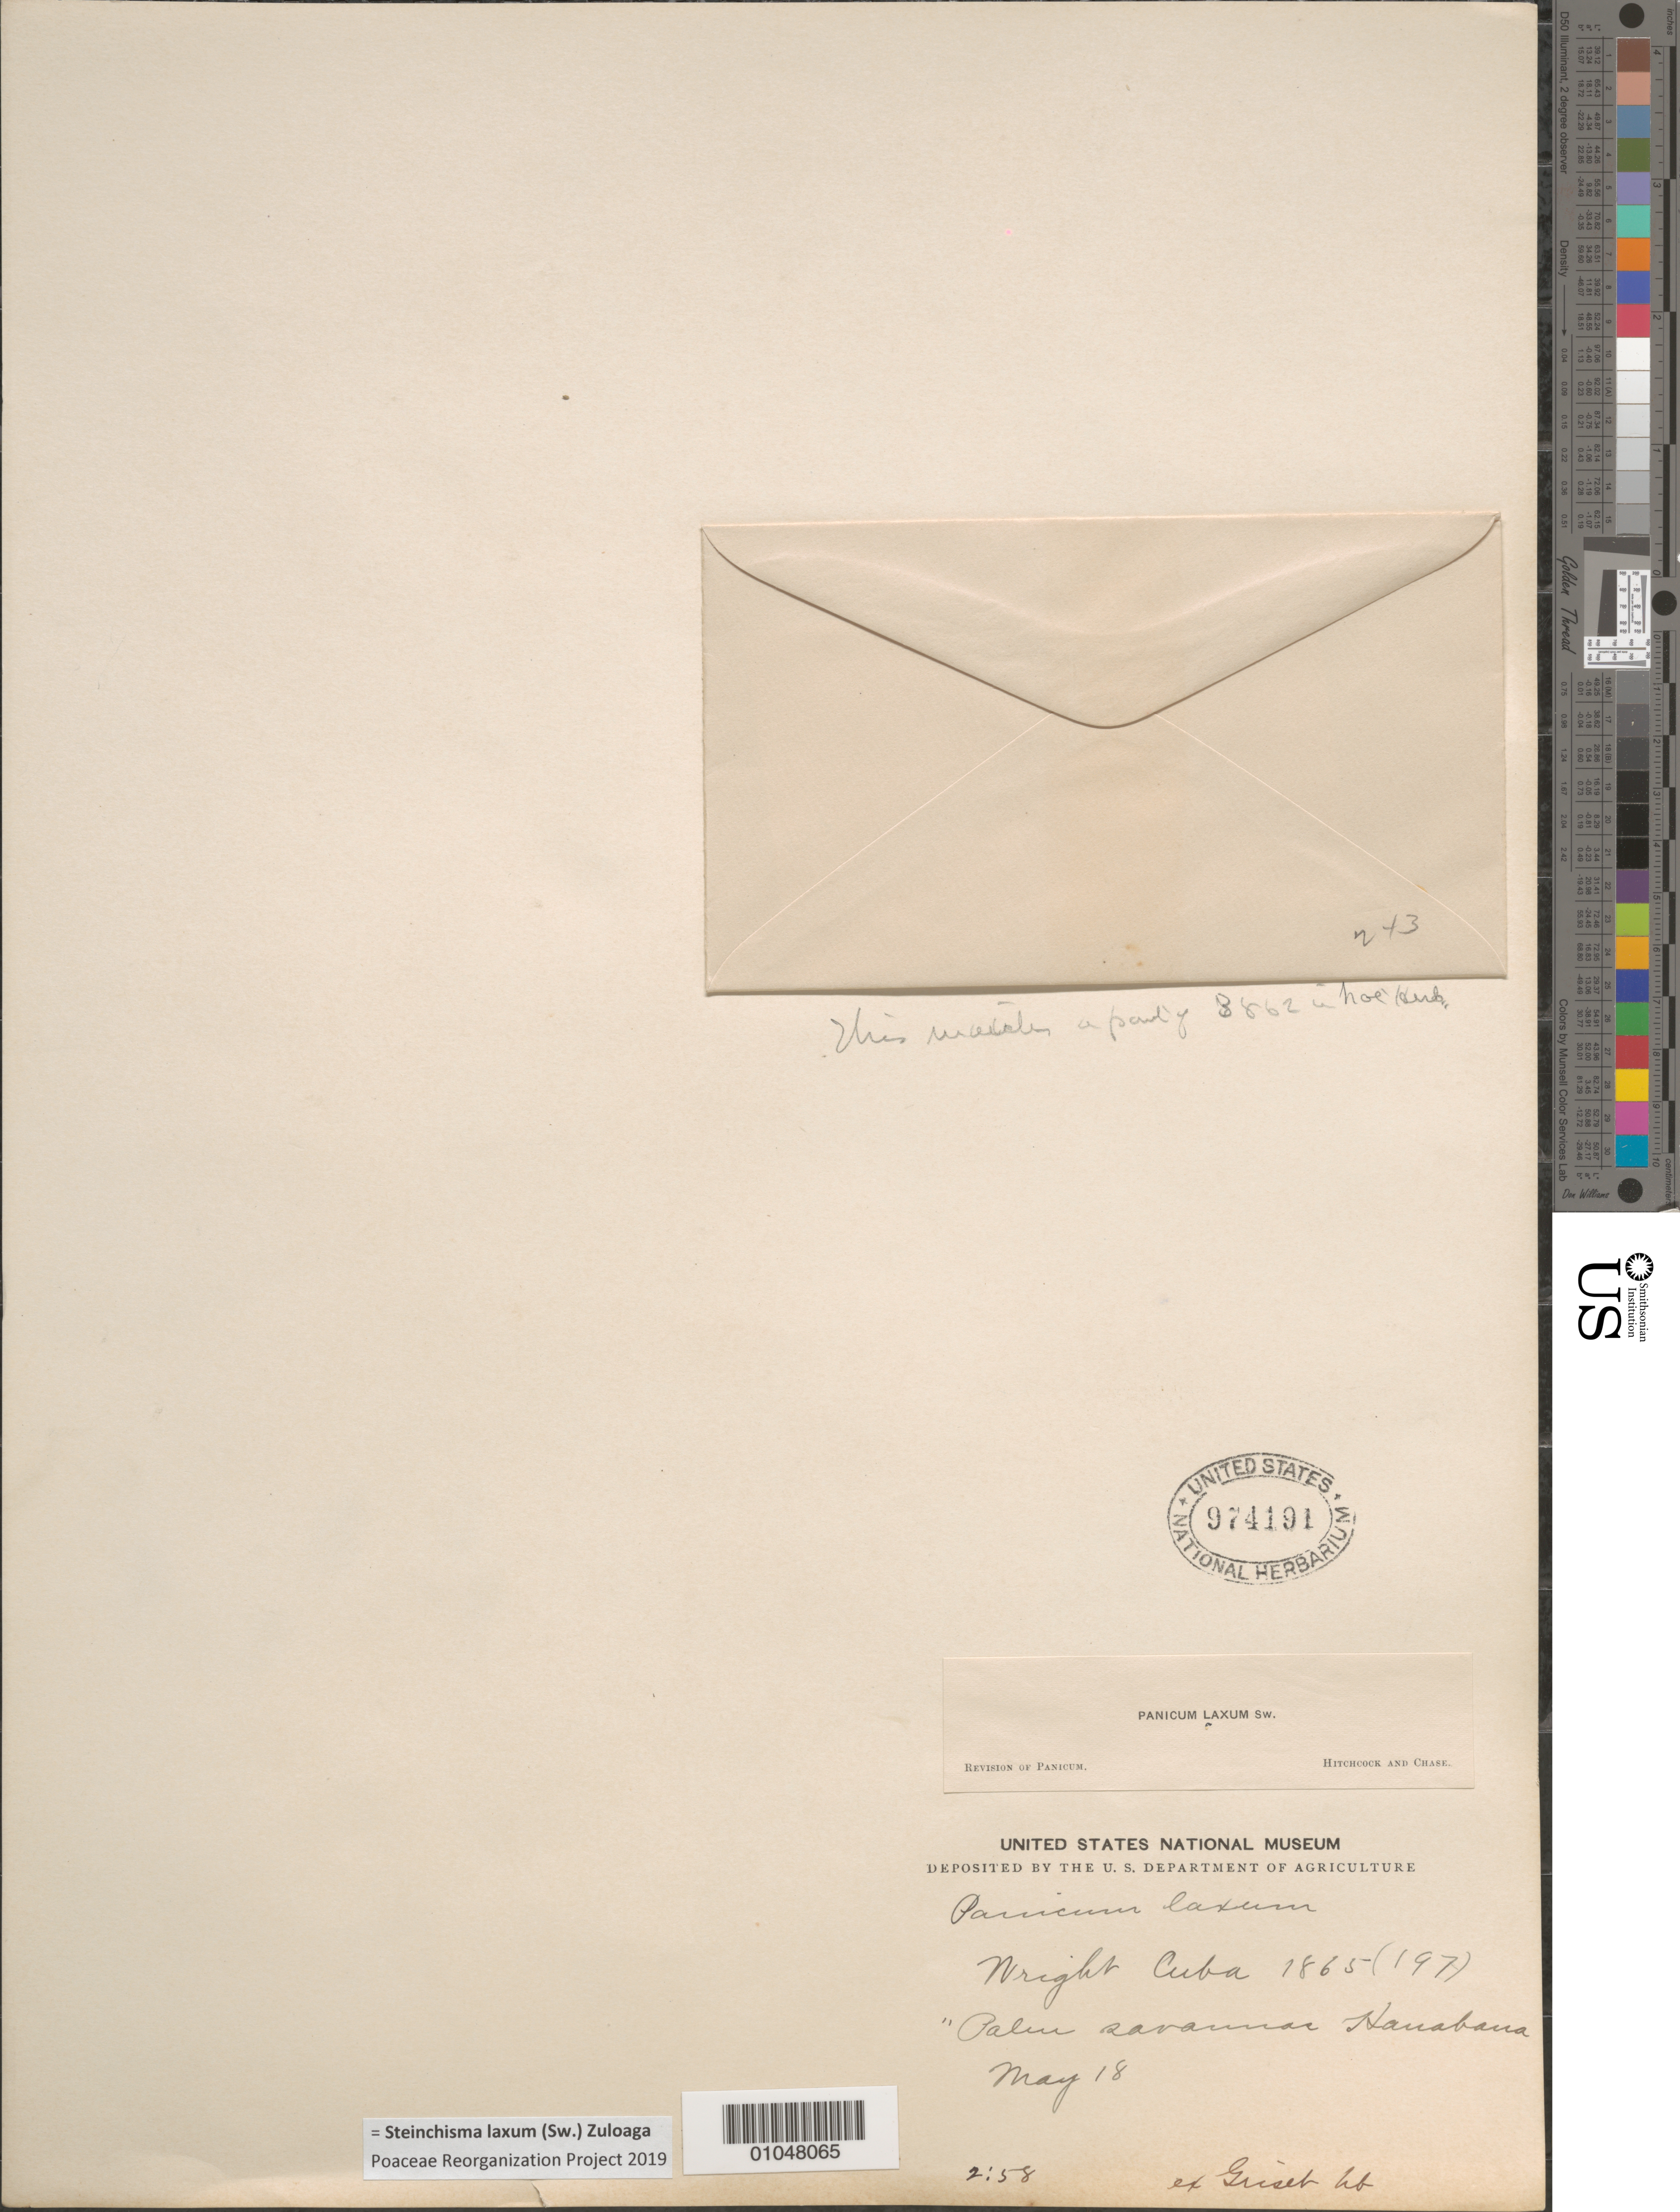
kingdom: Plantae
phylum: Tracheophyta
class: Liliopsida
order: Poales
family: Poaceae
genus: Panicum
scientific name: Panicum laxum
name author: Sw.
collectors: C. Wright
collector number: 197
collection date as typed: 1865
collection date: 1865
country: Cuba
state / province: Matanzas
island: Cuba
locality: Hanabana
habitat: Palm barrens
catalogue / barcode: US 974191